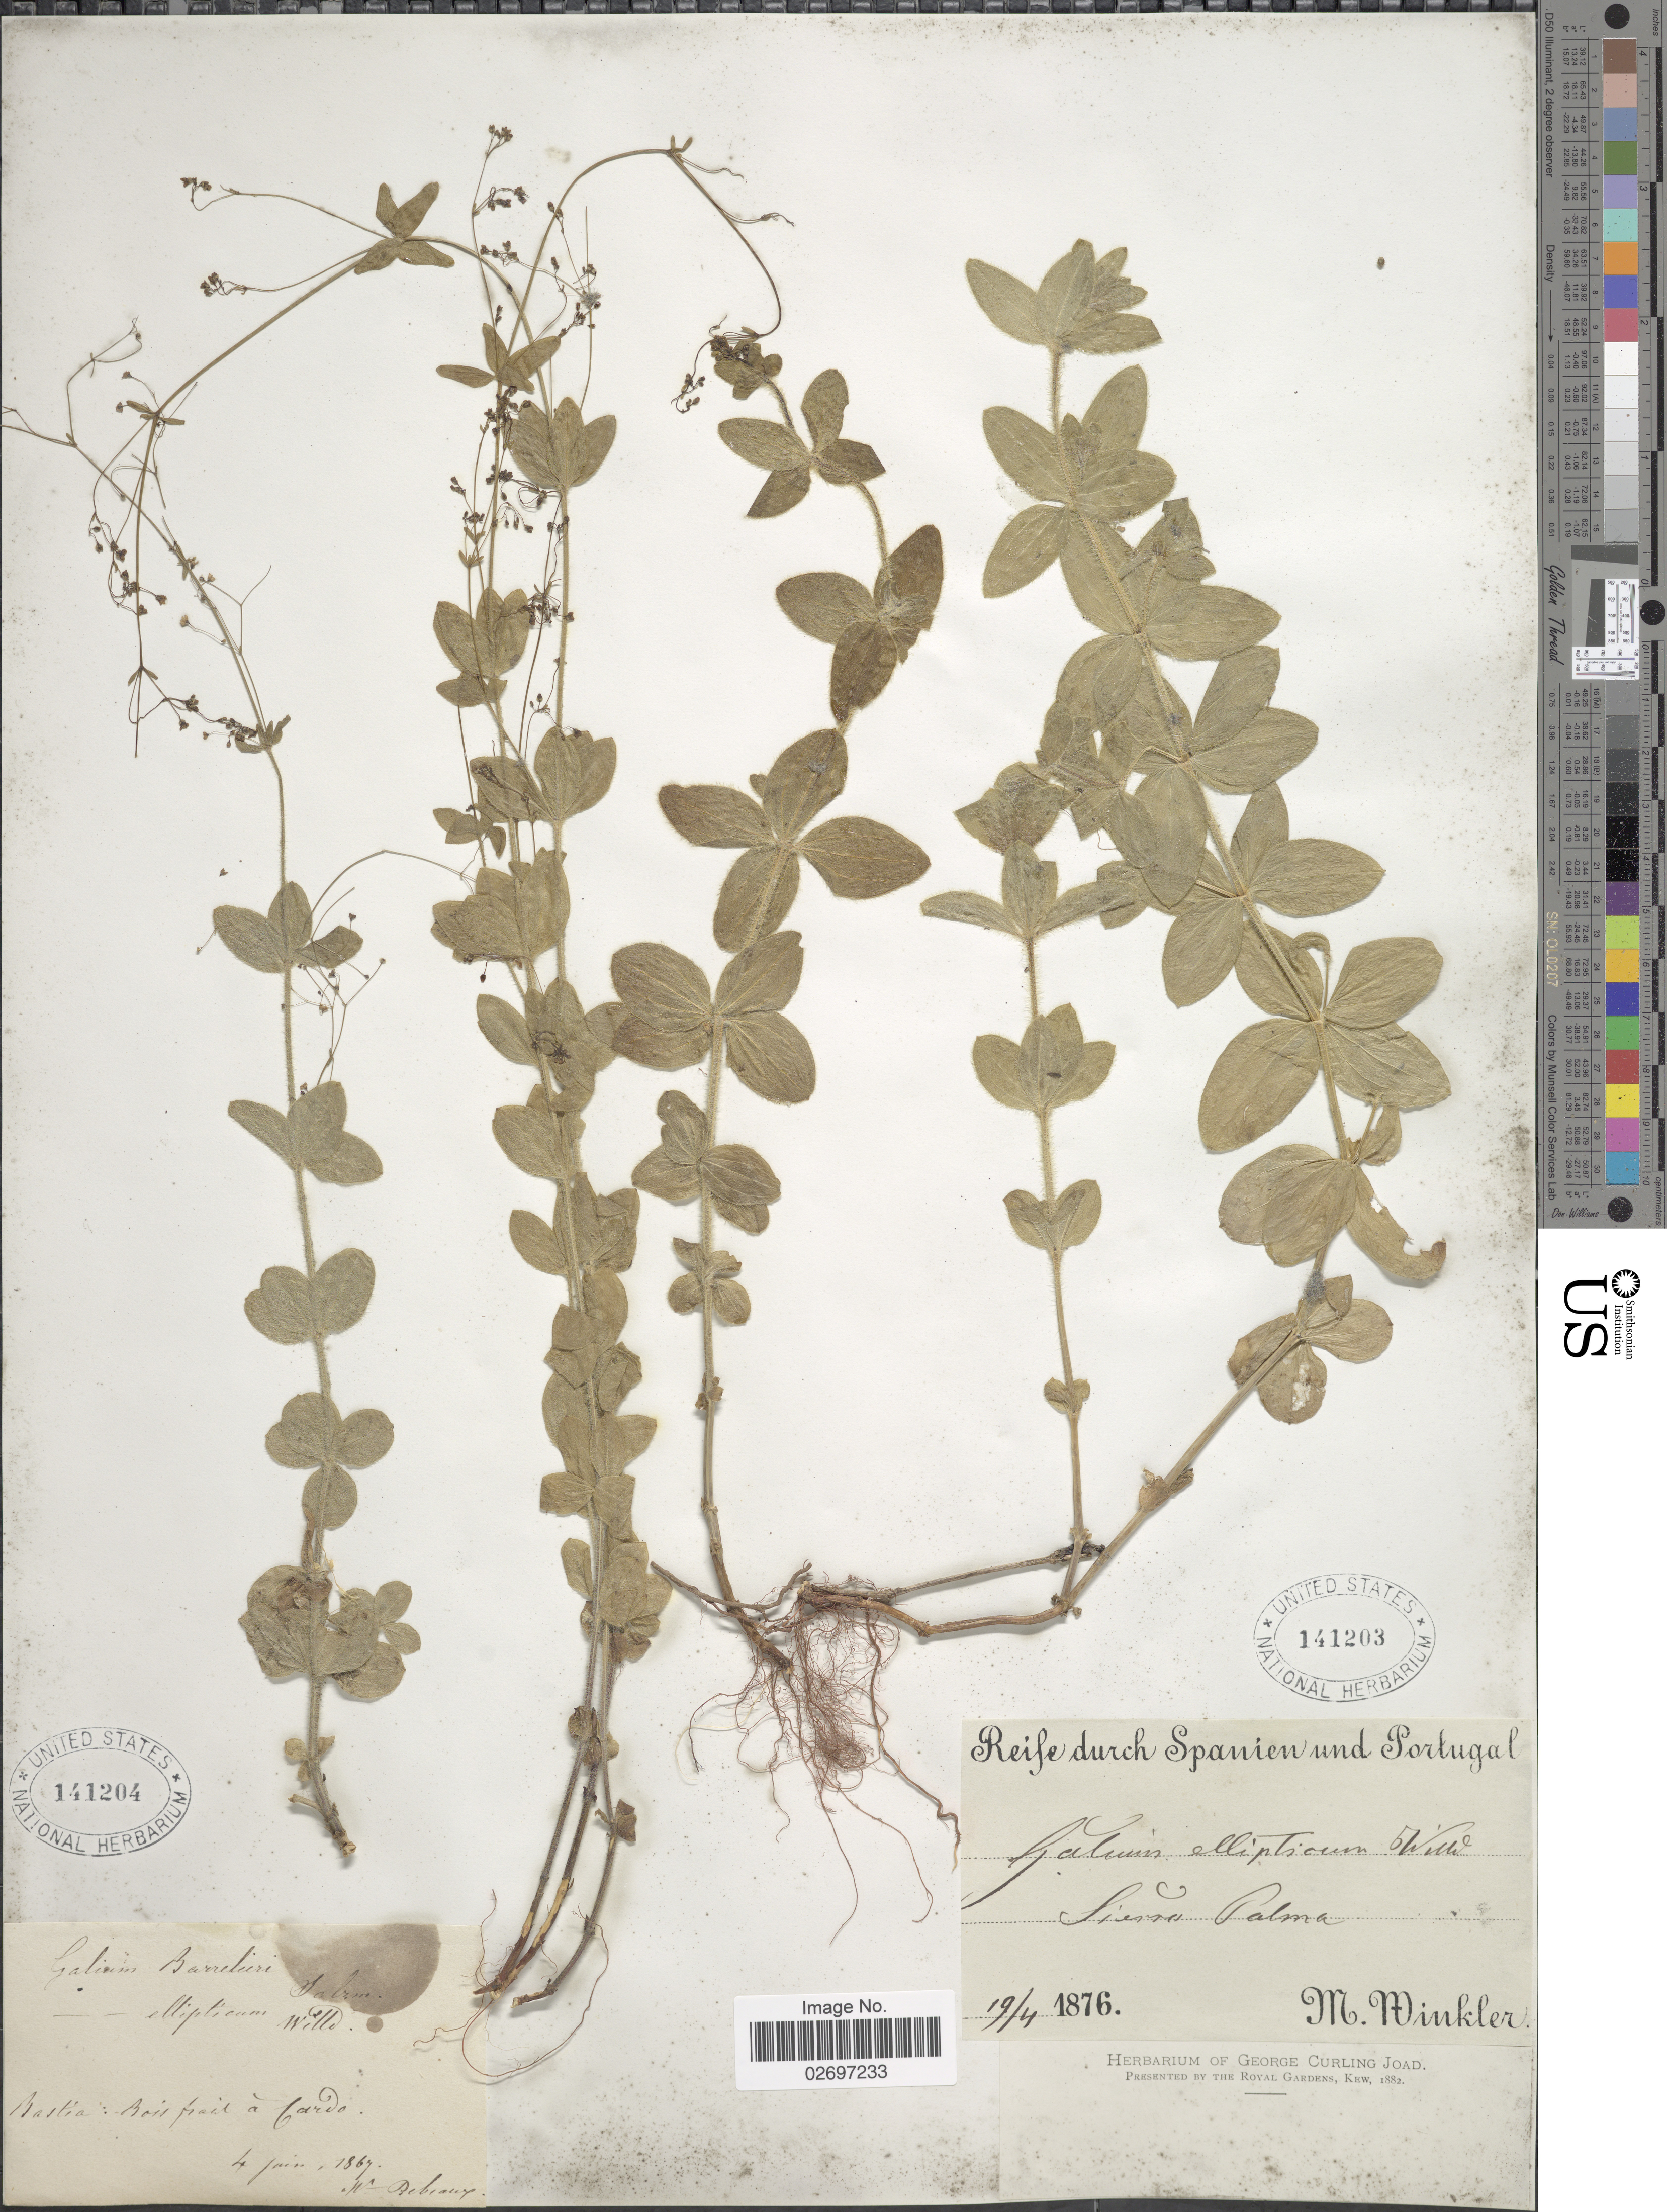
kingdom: Plantae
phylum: Tracheophyta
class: Magnoliopsida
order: Gentianales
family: Rubiaceae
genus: Galium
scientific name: Galium ellipticum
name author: Willd. ex Hornem.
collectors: -. Debeaux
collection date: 1867-06-04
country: France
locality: Bastia: Bois frait a Cardo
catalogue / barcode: US 141204-2